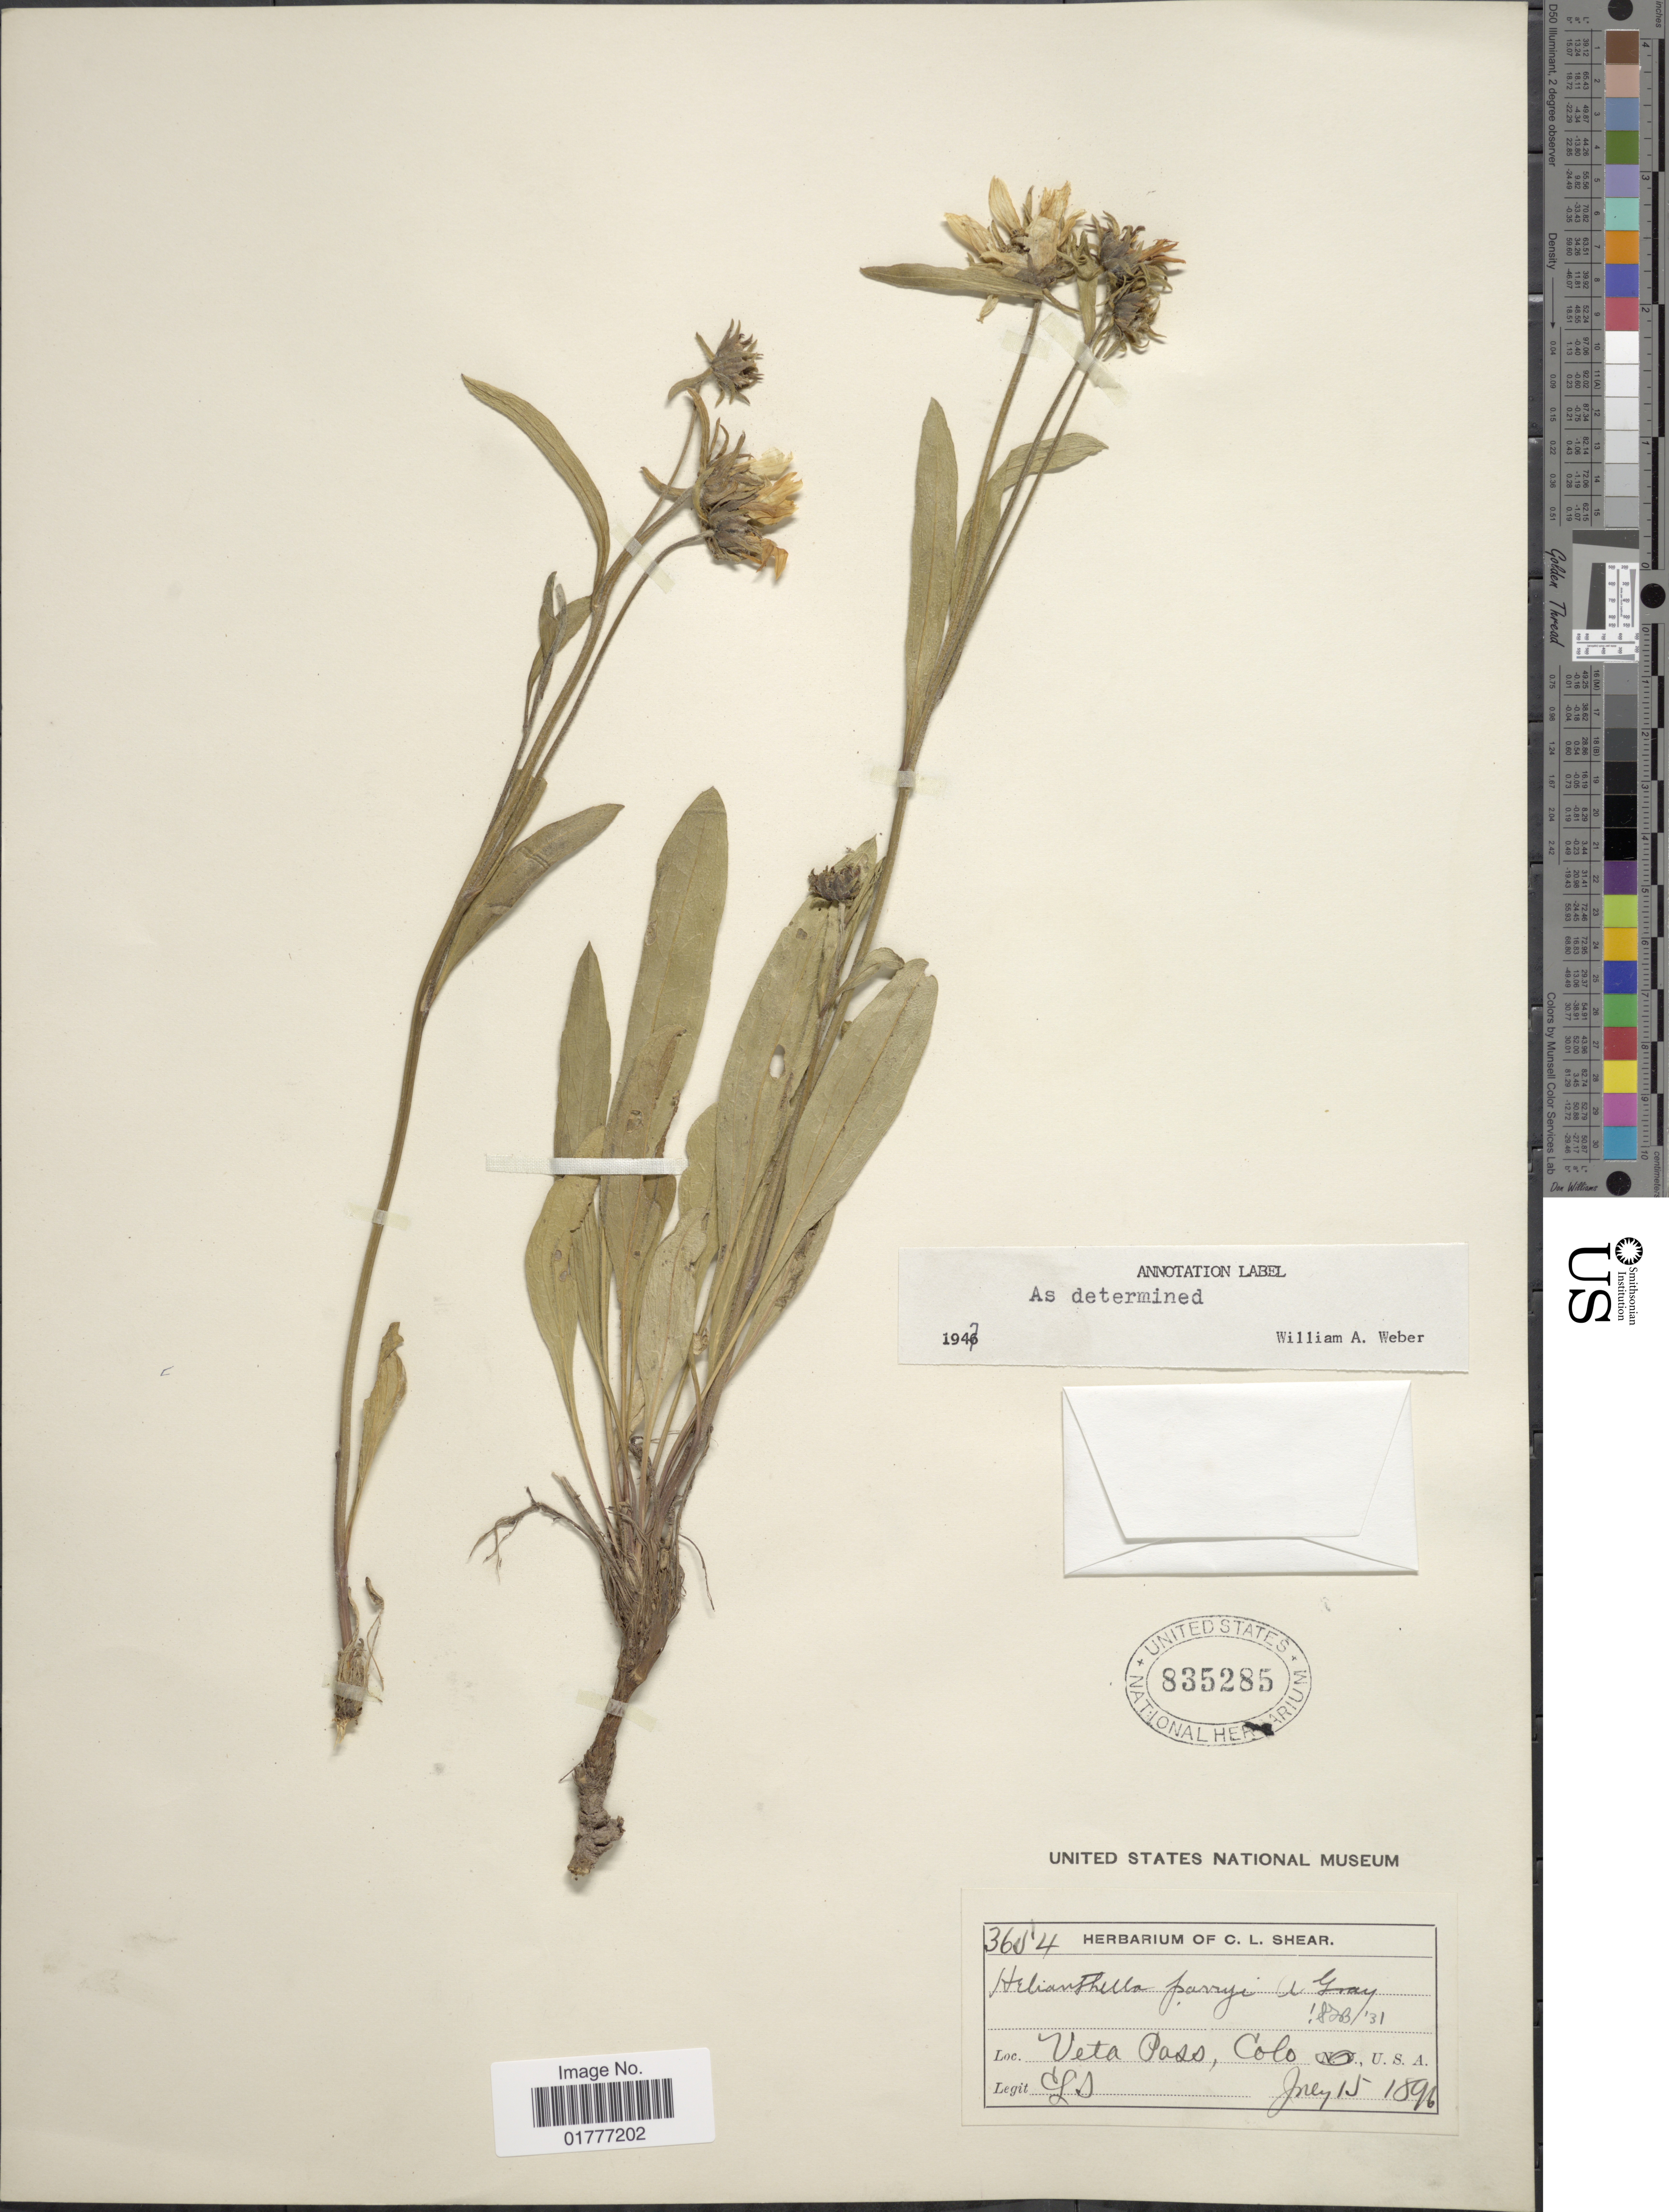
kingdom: Plantae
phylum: Tracheophyta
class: Magnoliopsida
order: Asterales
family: Asteraceae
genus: Helianthella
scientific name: Helianthella parryi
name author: A. Gray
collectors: C. L. Shear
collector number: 3654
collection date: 1896-07-15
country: United States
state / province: Colorado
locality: Veta Pass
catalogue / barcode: US 835285